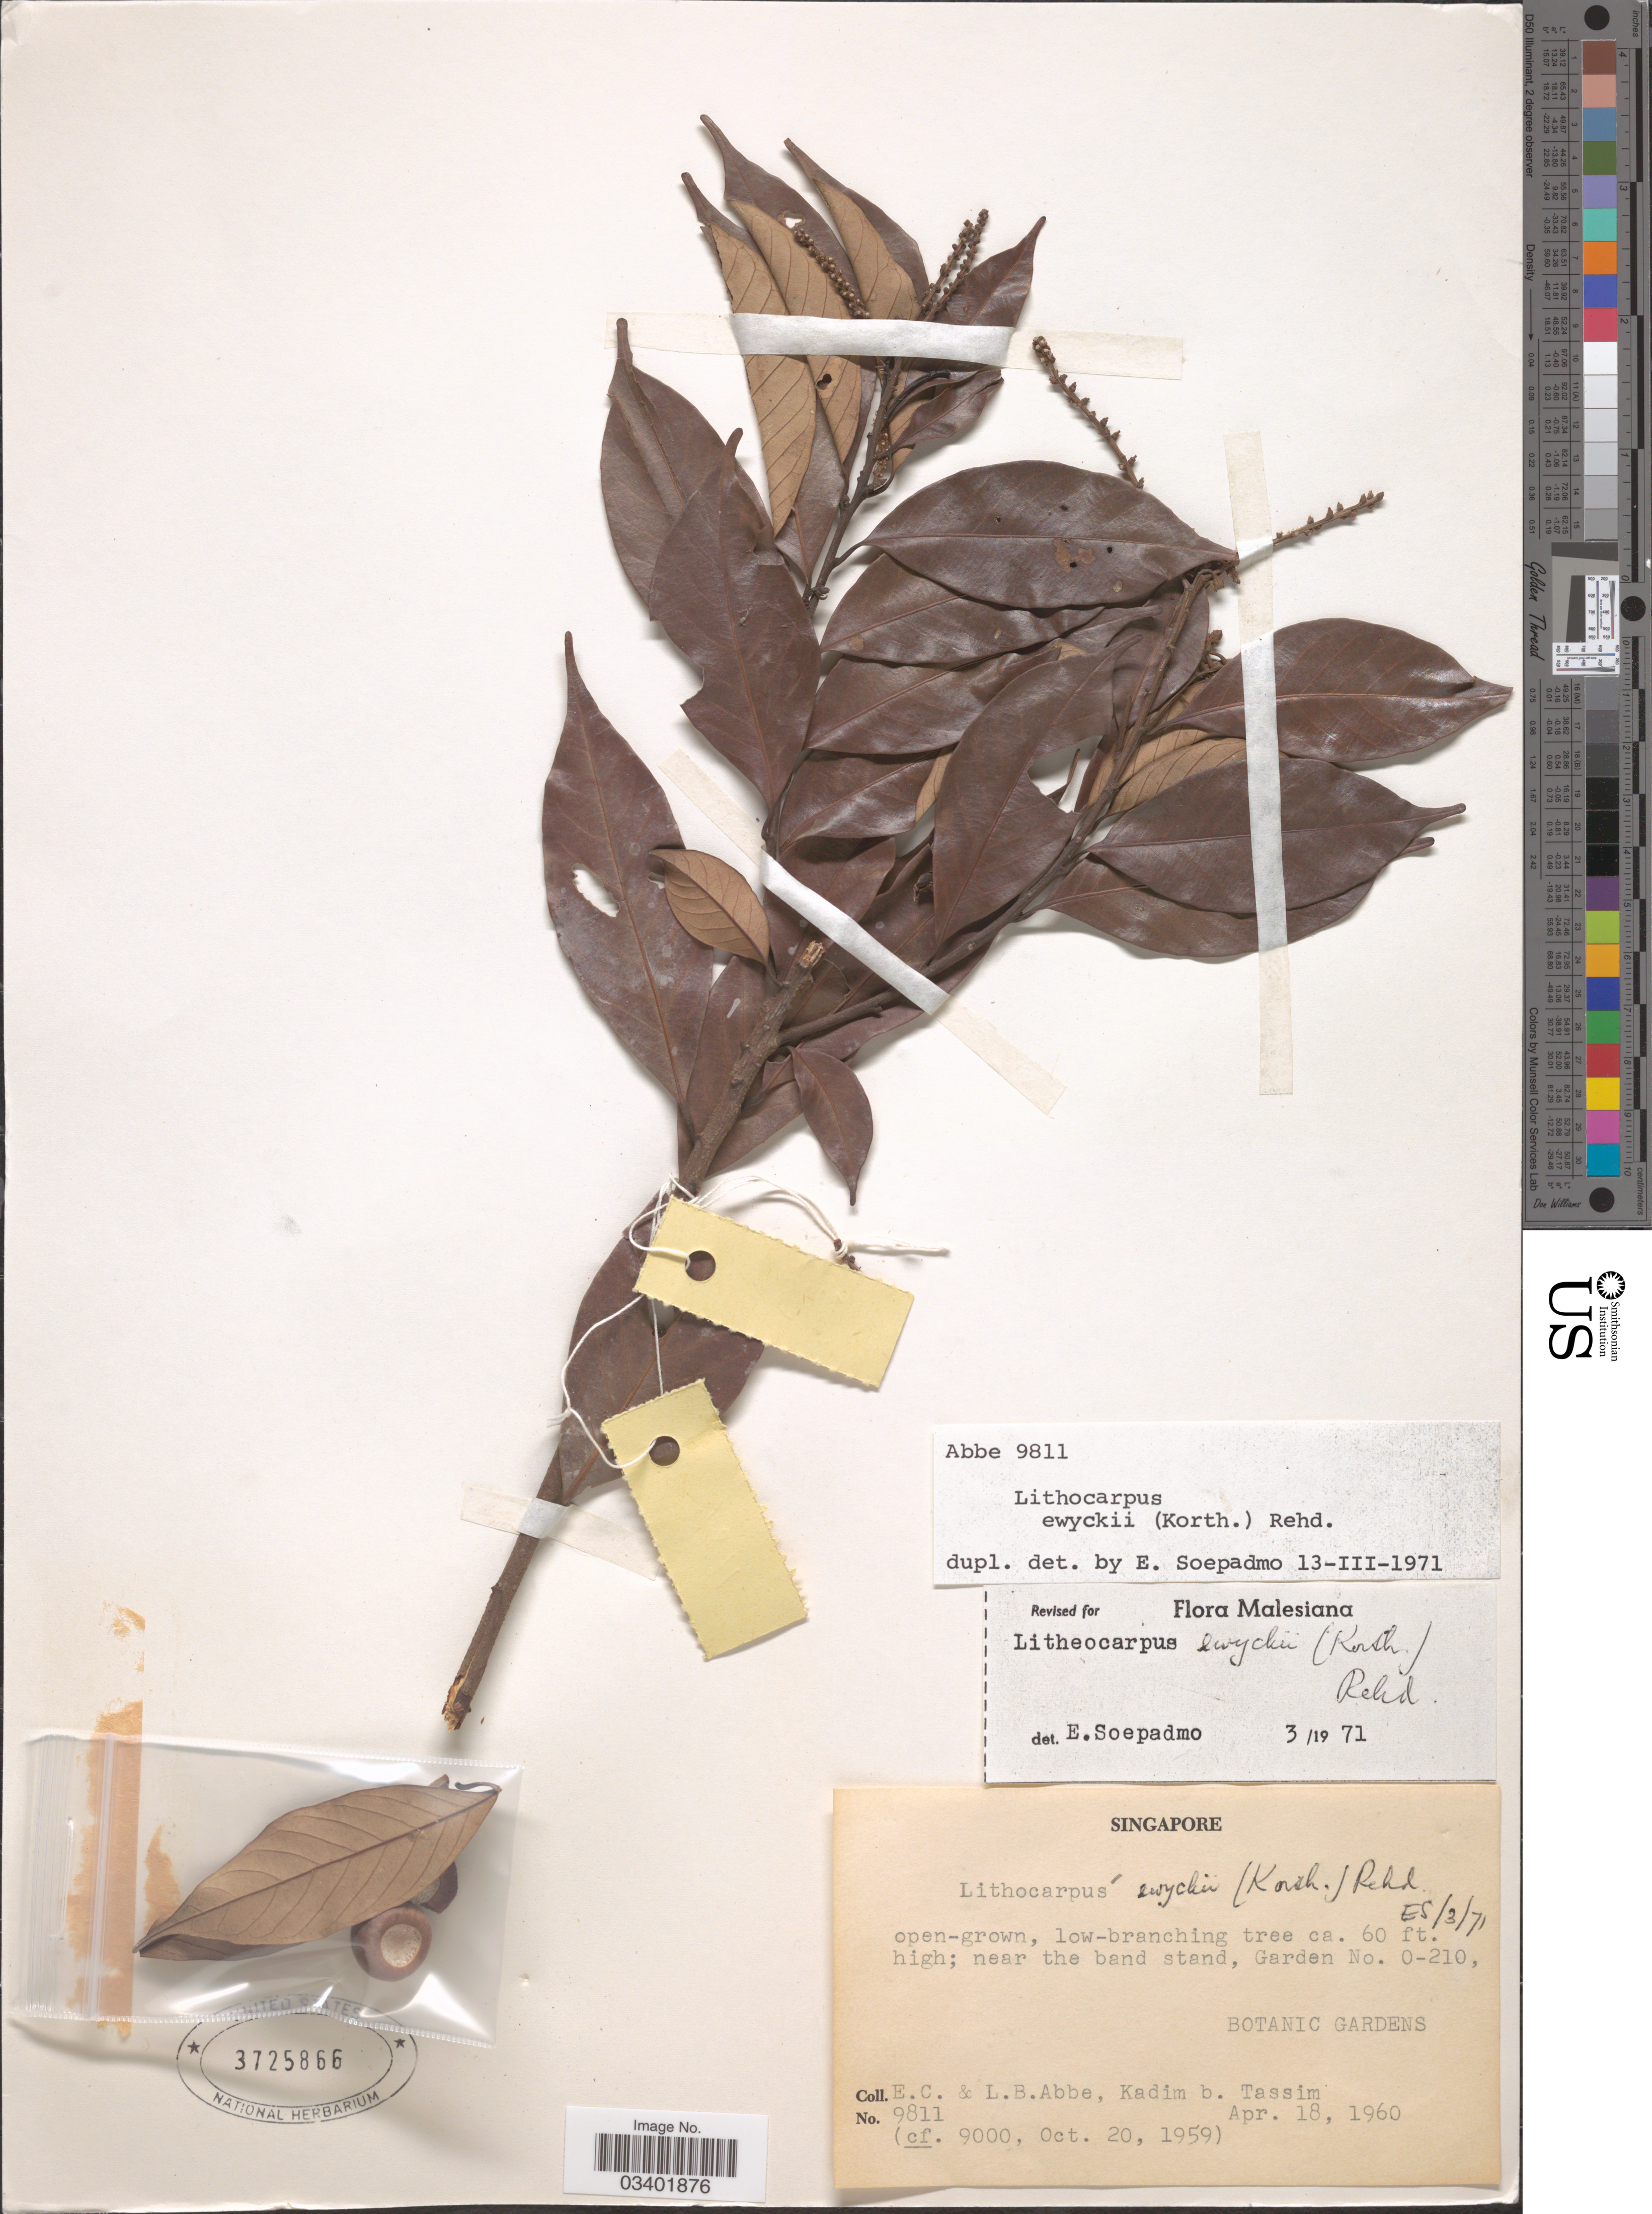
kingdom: Plantae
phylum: Tracheophyta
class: Magnoliopsida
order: Fagales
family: Fagaceae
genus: Lithocarpus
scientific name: Lithocarpus ewyckii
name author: (Korth.) Rehder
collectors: E. C. Abbe, L. B. Abbe & K. Tassim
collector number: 9811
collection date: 1960-04-18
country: Singapore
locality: Near the band stand, Garden No. 0-210, Botanic Gardens.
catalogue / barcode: US 3725866